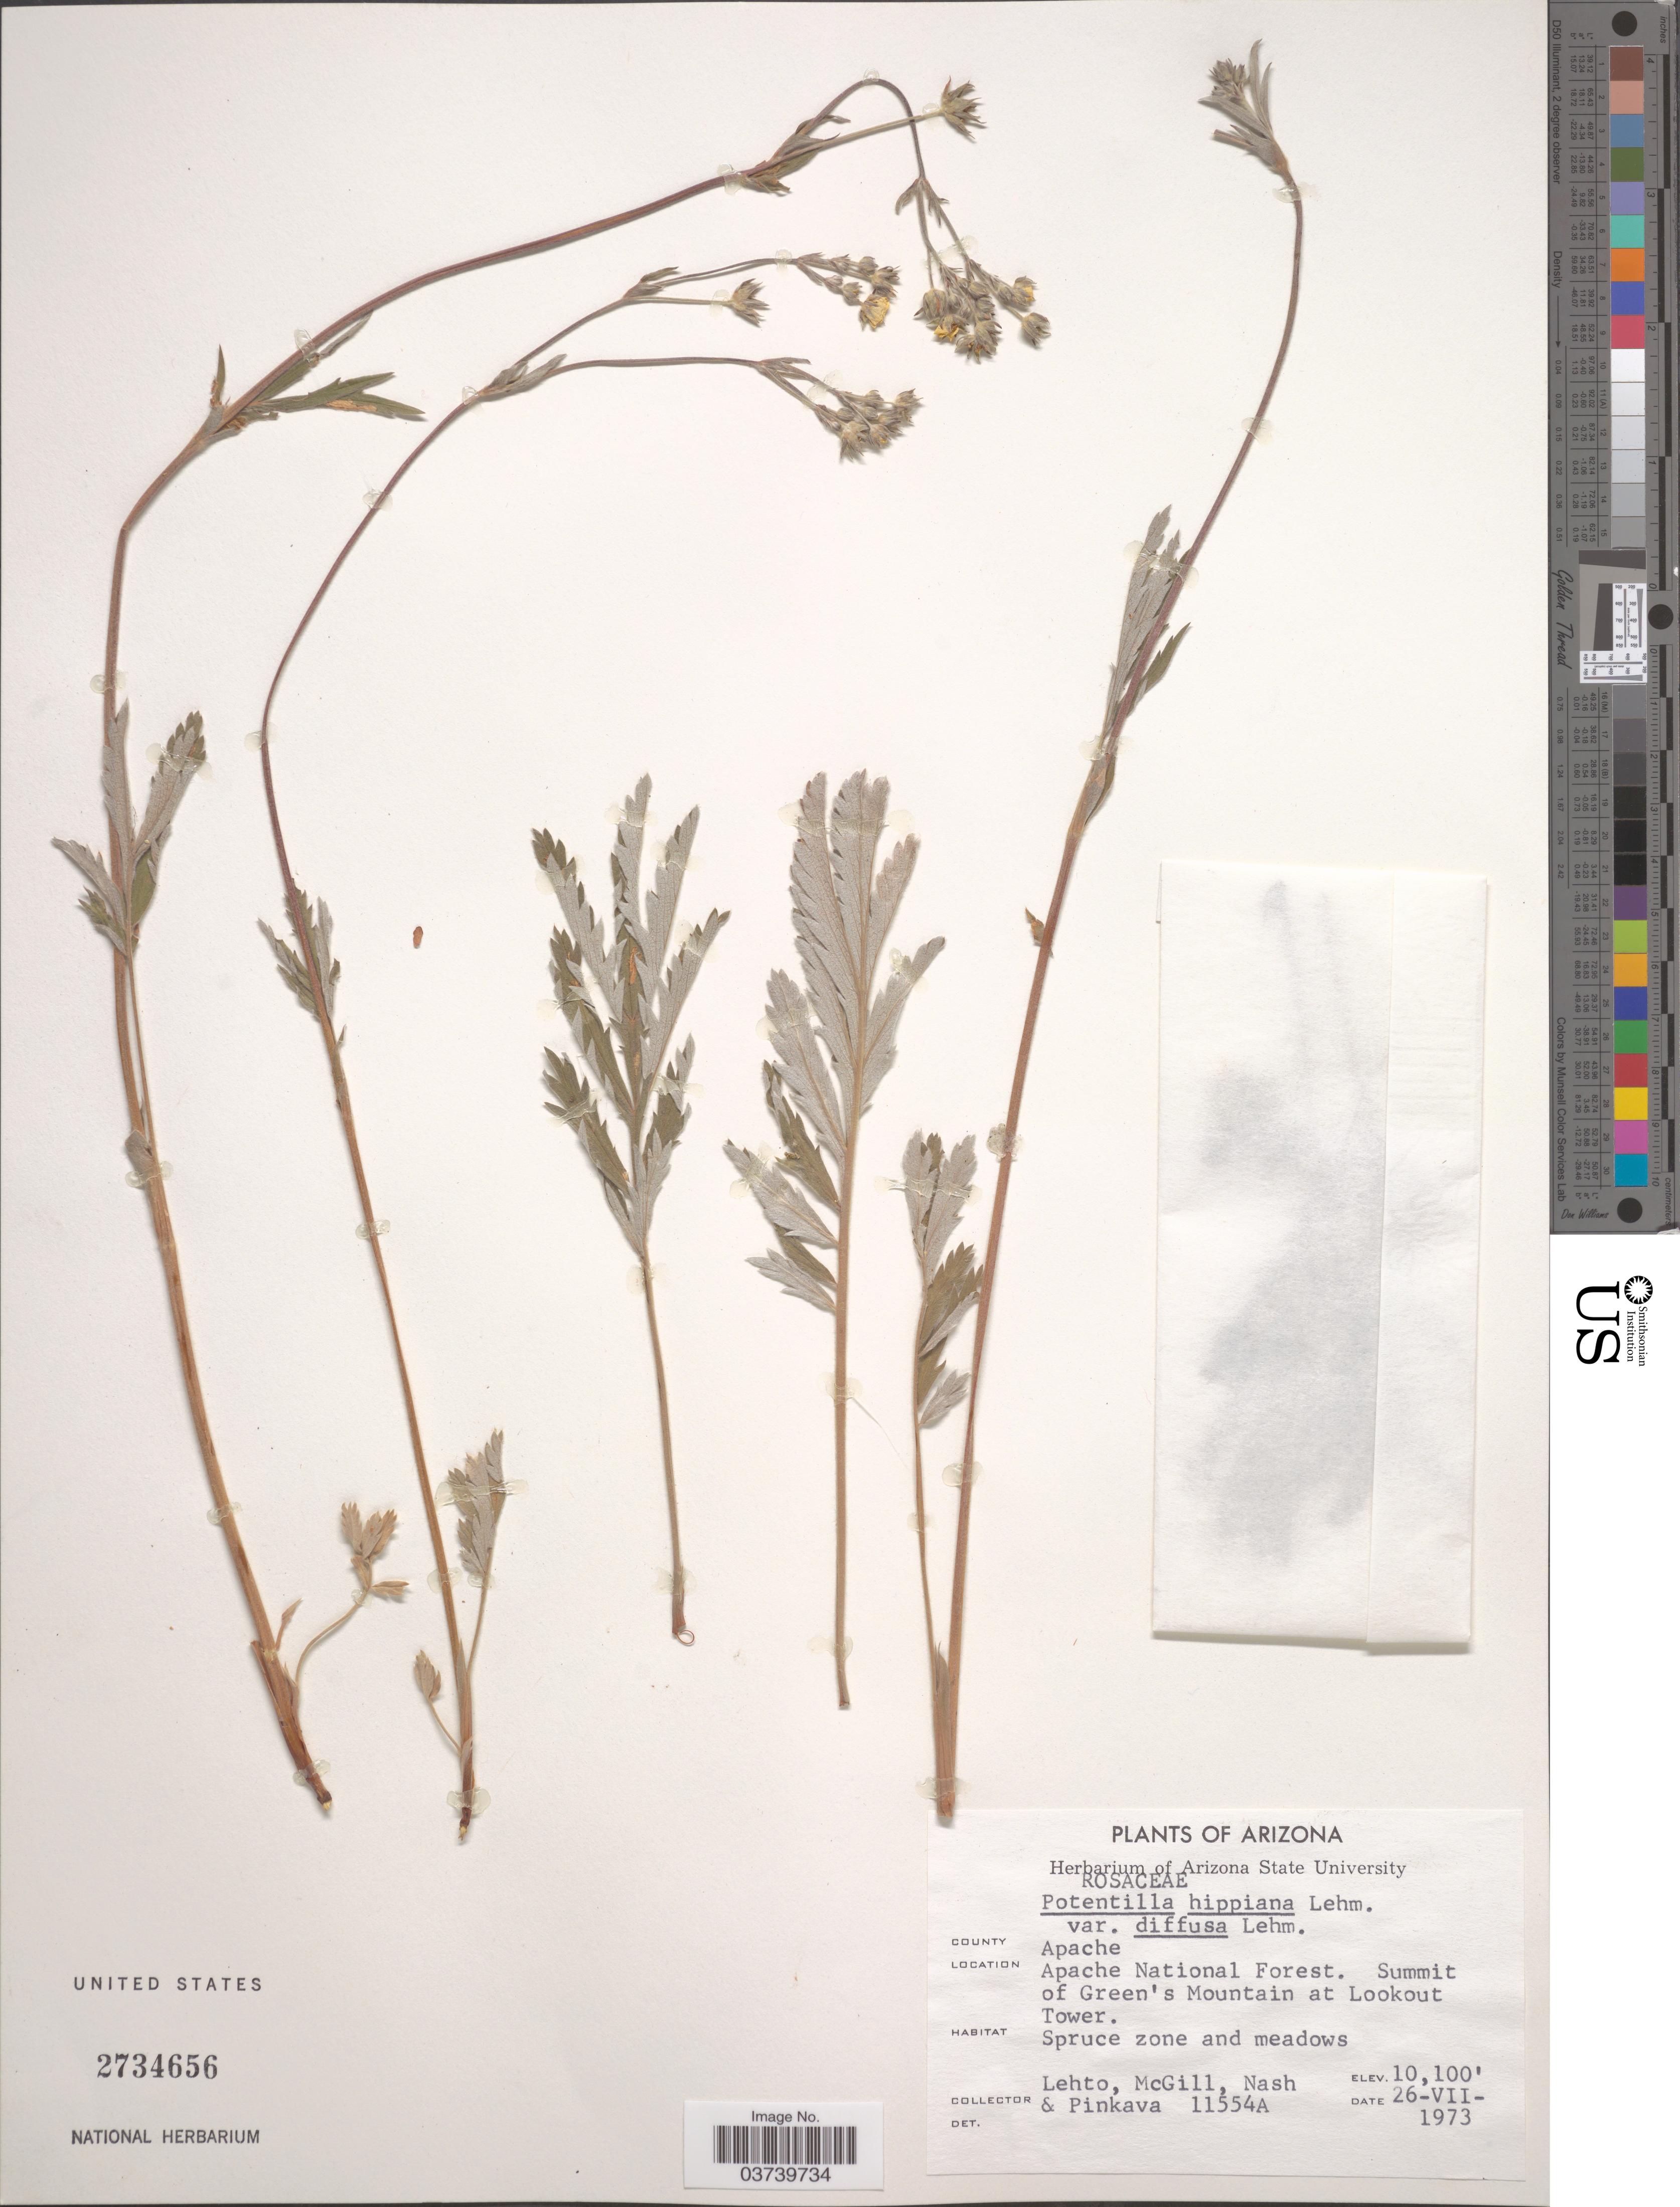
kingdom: Plantae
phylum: Tracheophyta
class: Magnoliopsida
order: Rosales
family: Rosaceae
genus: Potentilla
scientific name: Potentilla hippiana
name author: Lehm.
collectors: -. Lehto, -. McGill, -- Nash & -. Pinkava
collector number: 11554A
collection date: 1973-07-26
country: United States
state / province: Arizona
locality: County Apache. Apache National Forest. Summit of Green's Mountain at Lookout Tower.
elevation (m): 3078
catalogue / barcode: US 2734656